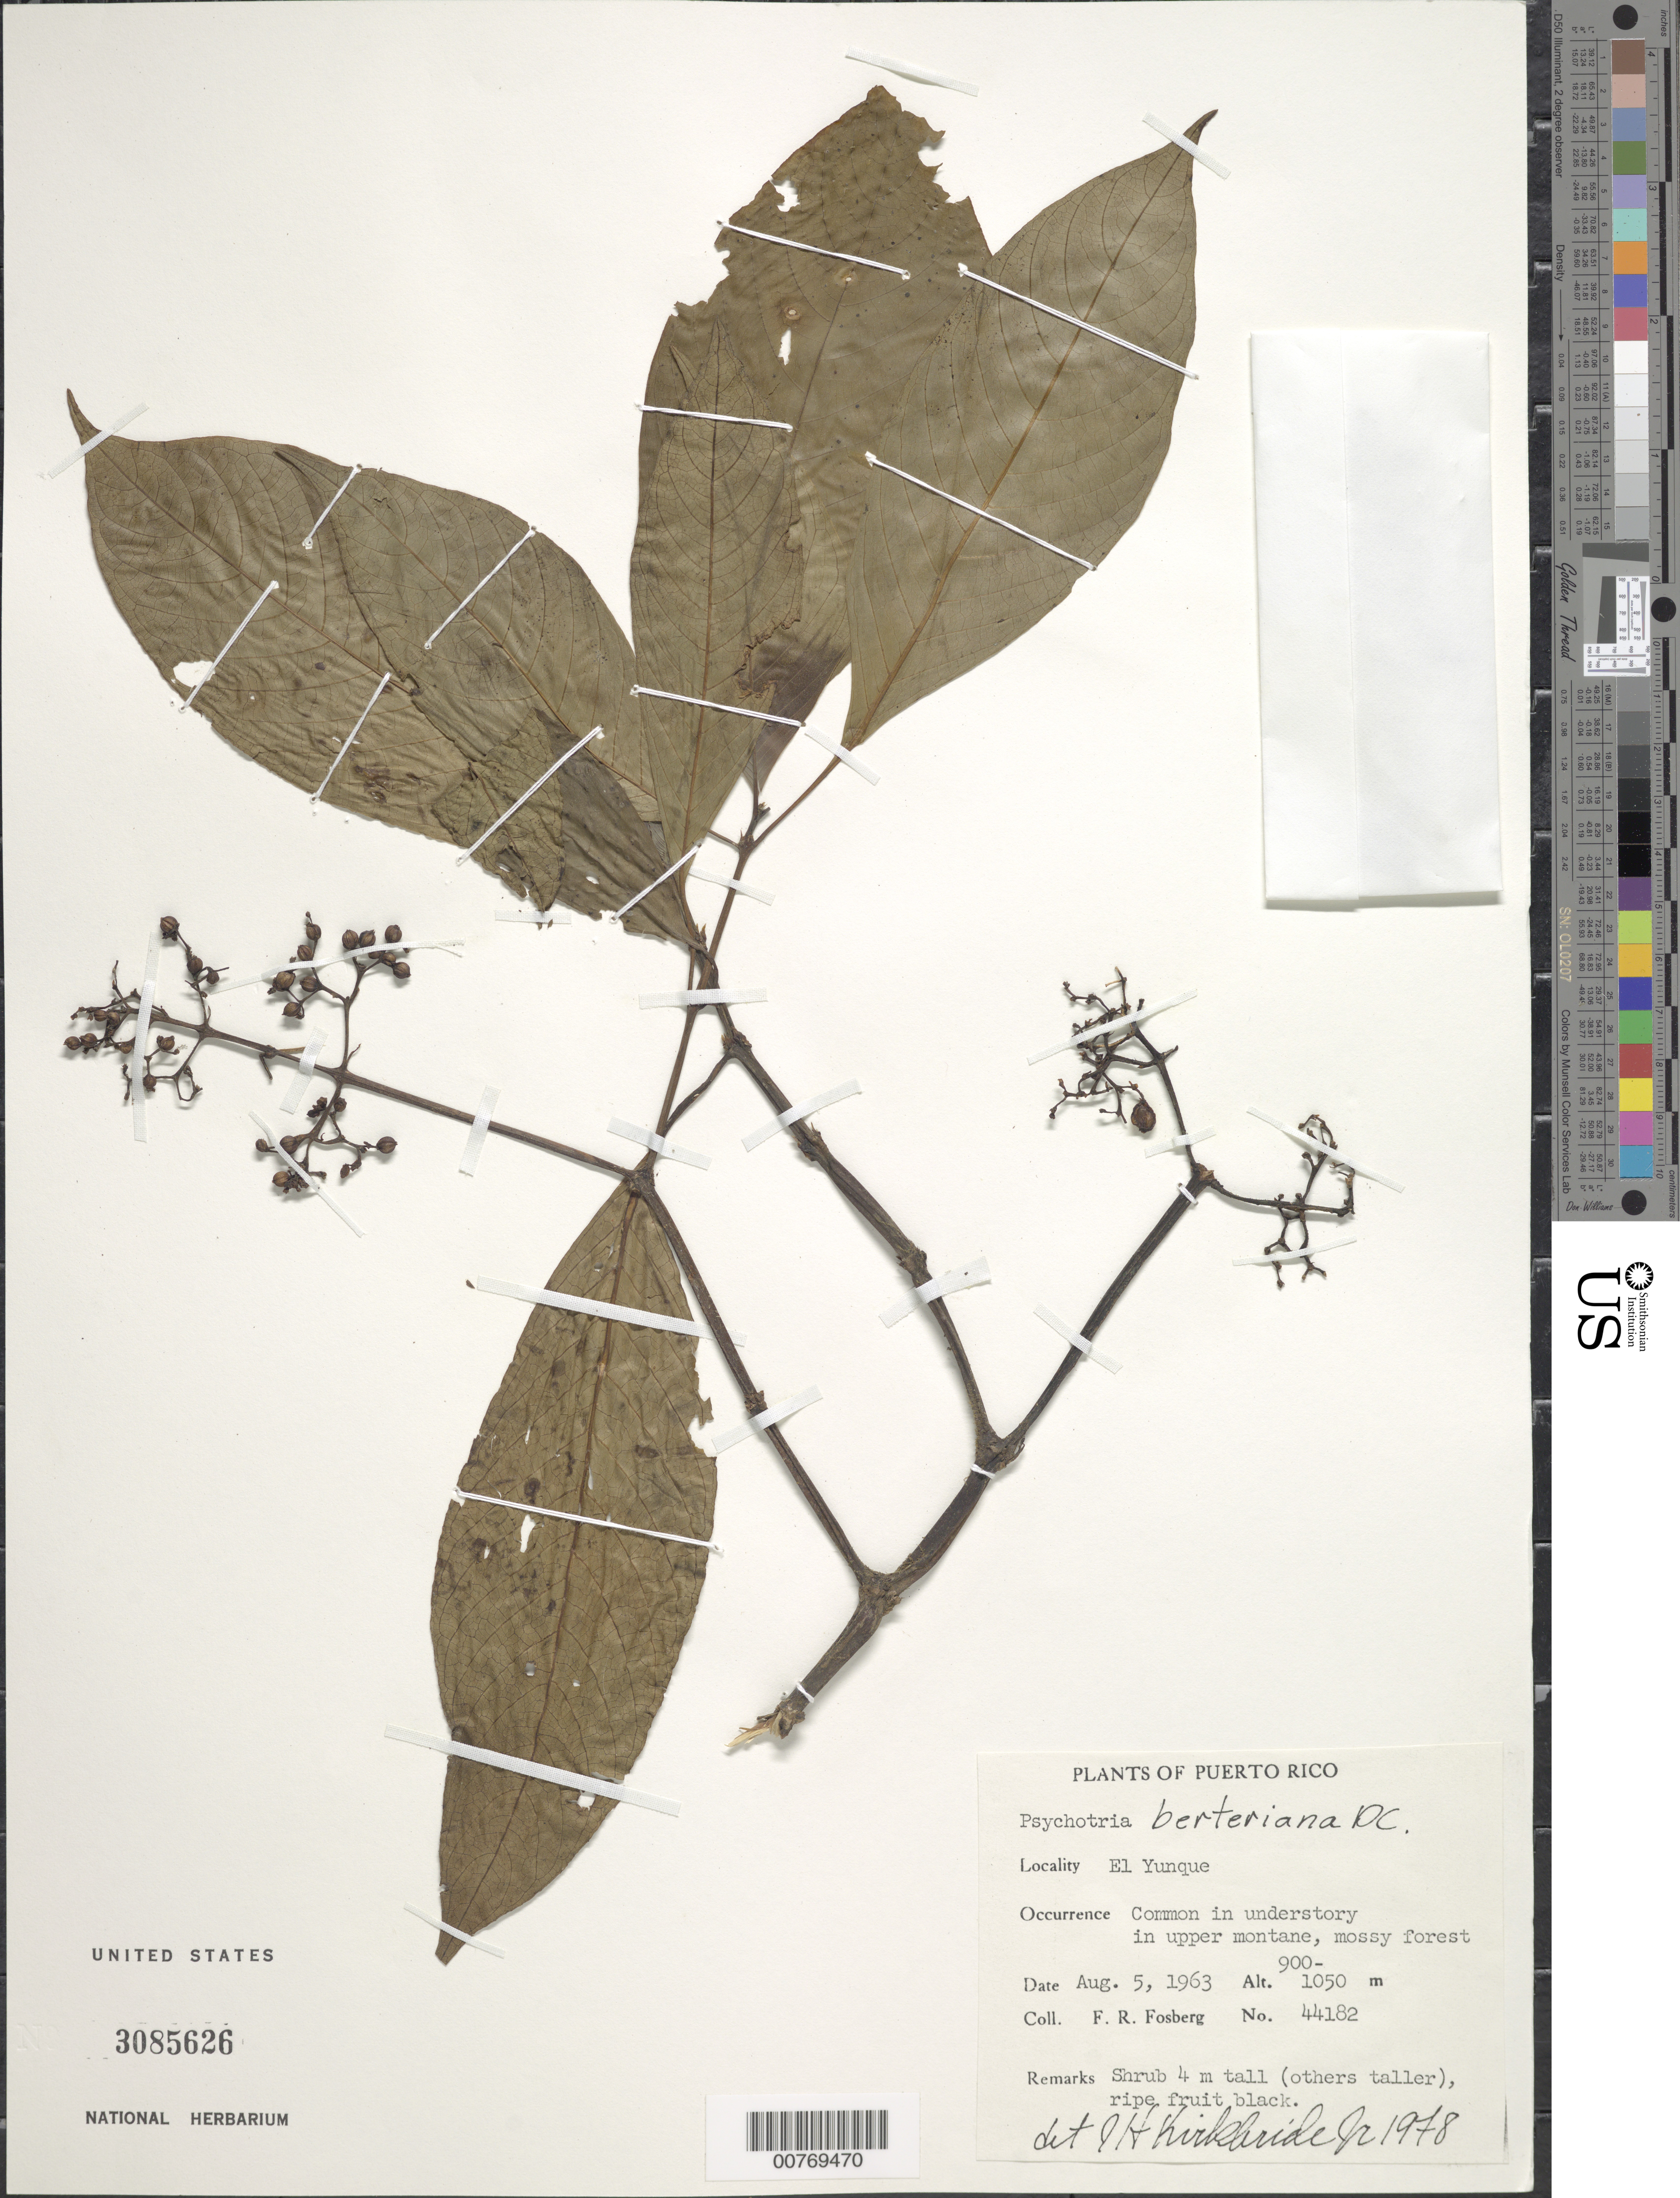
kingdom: Plantae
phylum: Tracheophyta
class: Magnoliopsida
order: Gentianales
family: Rubiaceae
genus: Psychotria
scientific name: Psychotria berteroana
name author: DC.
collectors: F. R. Fosberg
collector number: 44182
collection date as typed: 05 Aug 1963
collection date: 1963-08-05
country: Puerto Rico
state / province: Río Grande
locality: El Yunque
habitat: Understory in upper montane, mossy forest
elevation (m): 900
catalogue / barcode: US 3085626